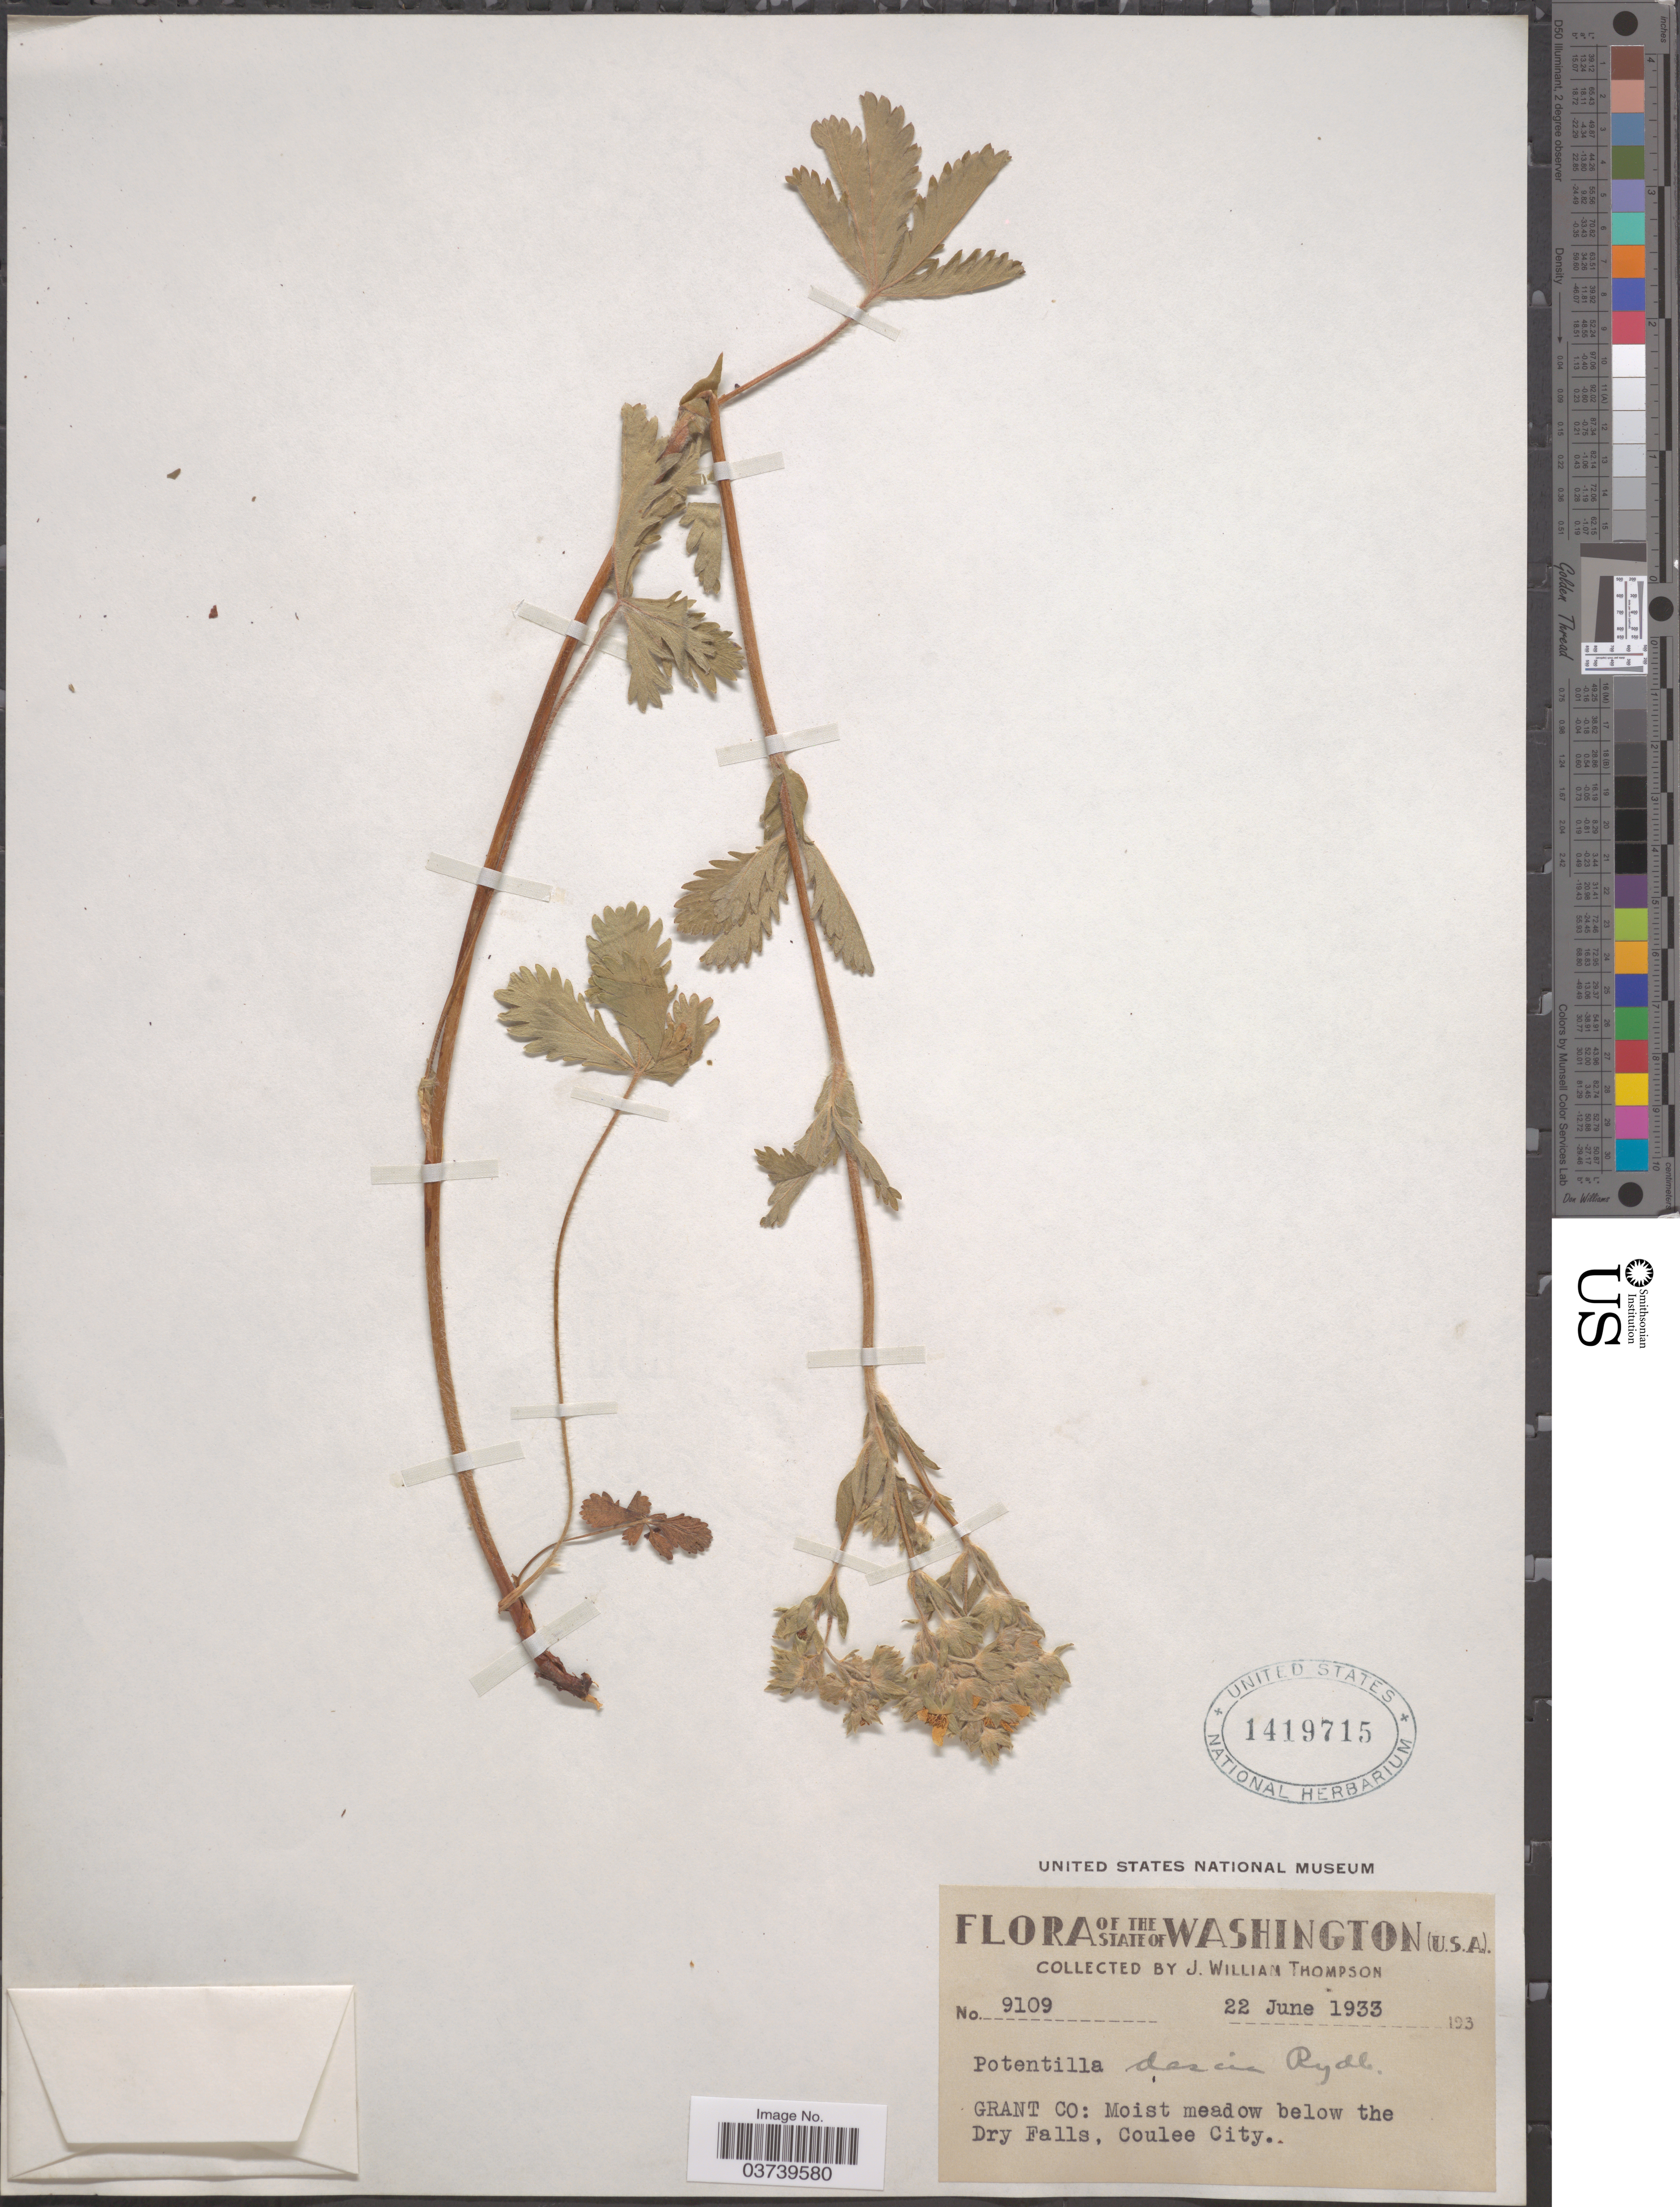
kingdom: Plantae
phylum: Tracheophyta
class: Magnoliopsida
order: Rosales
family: Rosaceae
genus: Potentilla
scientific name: Potentilla dascia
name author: Rydb.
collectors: J. W. Thompson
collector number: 9109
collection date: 1933-06-22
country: United States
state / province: Washington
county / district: Grant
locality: Grant Co: Moist meadow below the Dry Falls, Coulee City.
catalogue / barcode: US 1419715